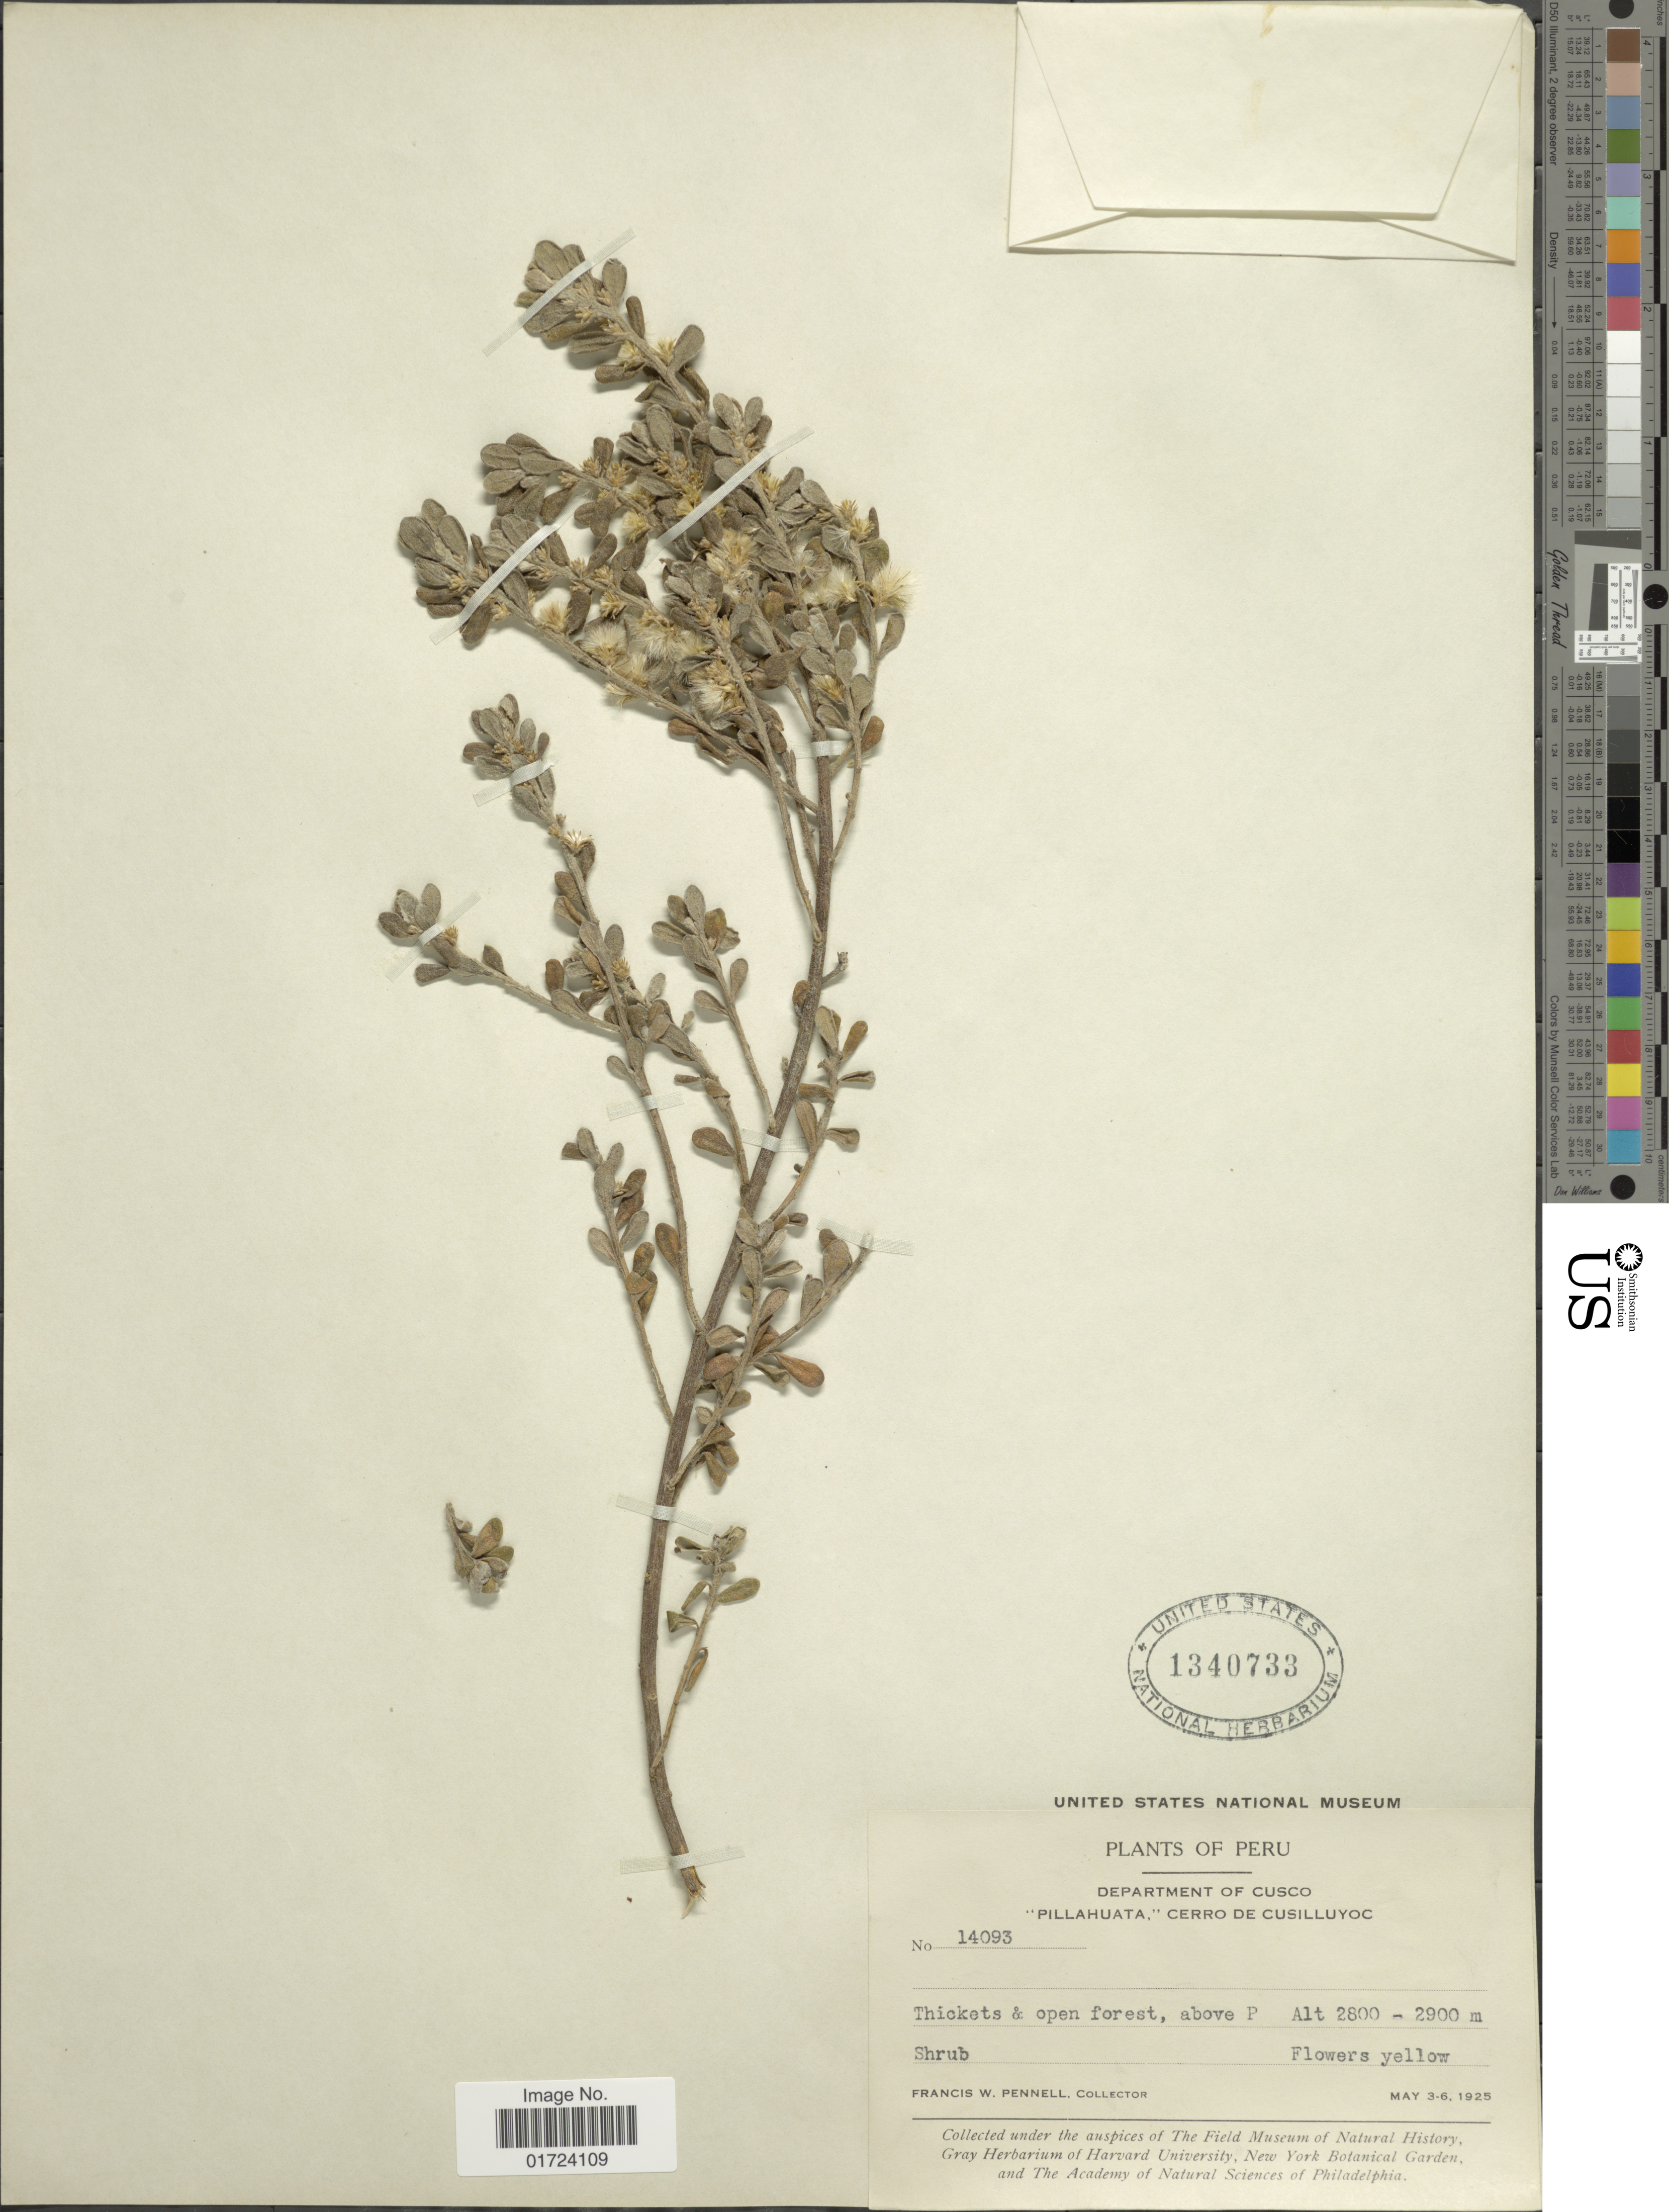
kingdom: Plantae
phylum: Tracheophyta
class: Magnoliopsida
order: Asterales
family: Asteraceae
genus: Baccharis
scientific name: Baccharis sp.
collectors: F. W. Pennell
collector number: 14093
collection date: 1925-05-03/1925-05-06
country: Peru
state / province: Cusco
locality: Department of Cusco. "Pillahuata, "Cerro de Cusilluyoc.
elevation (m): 2800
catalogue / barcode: US 1340733